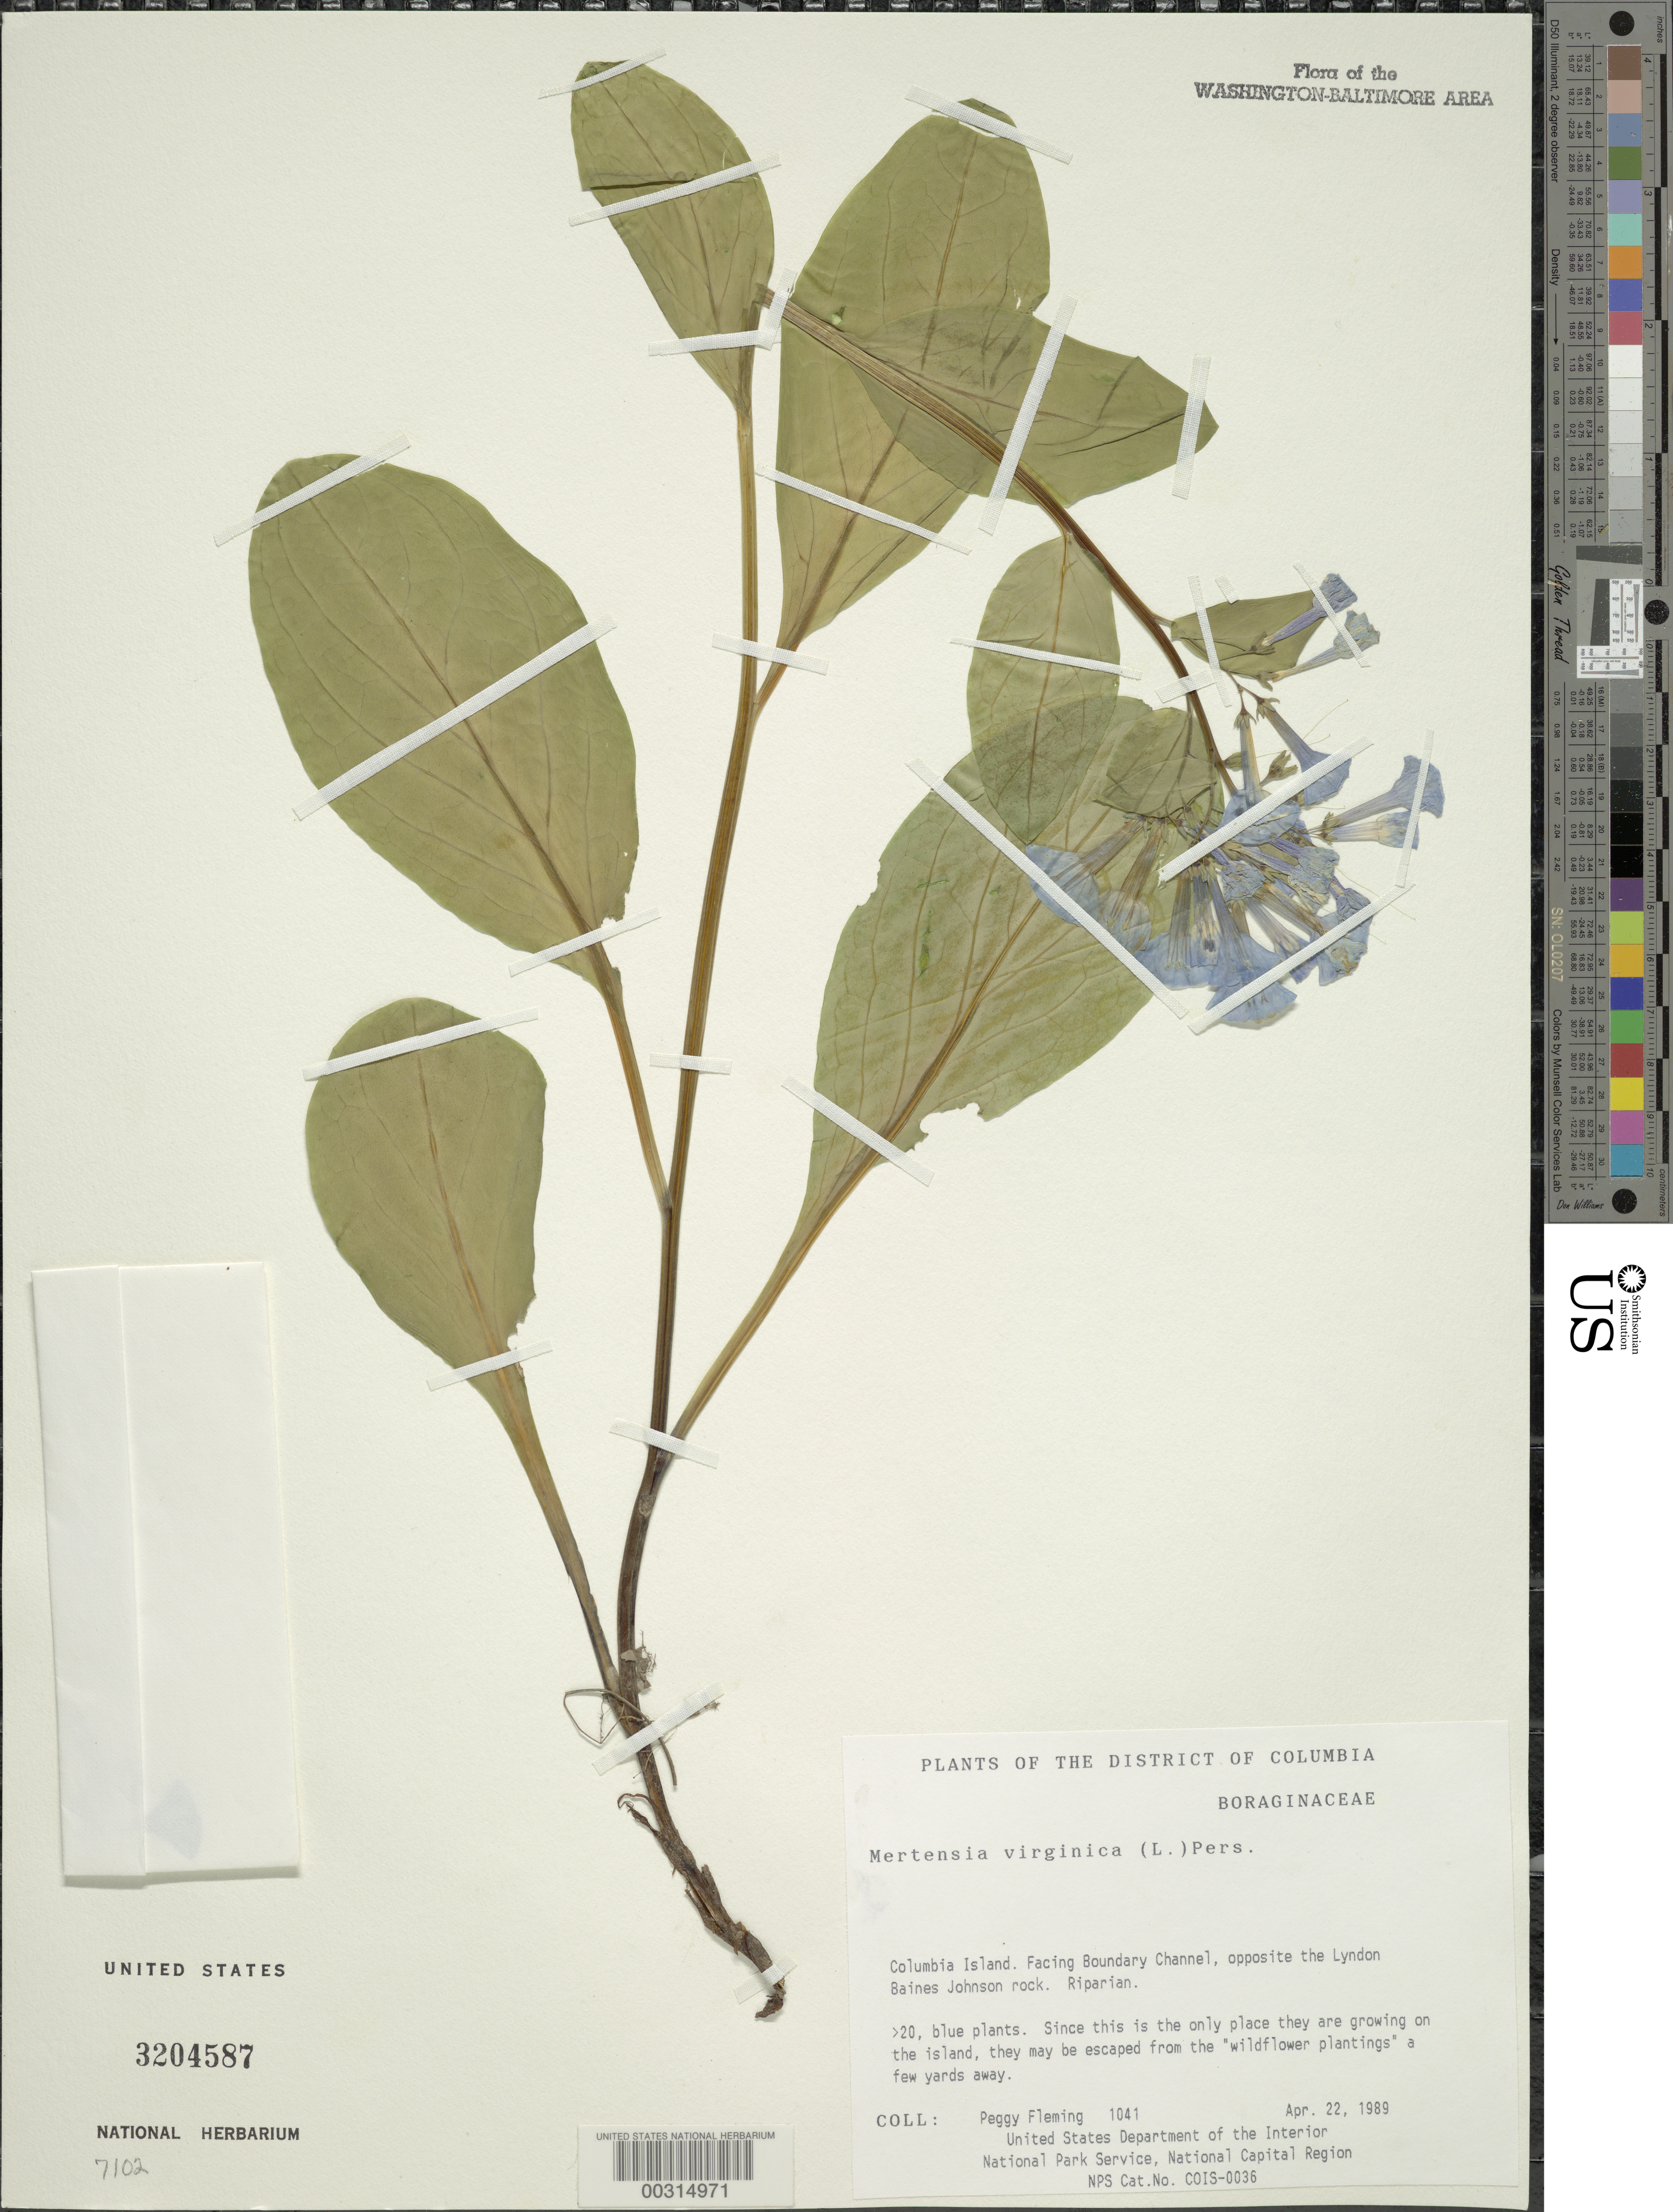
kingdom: Plantae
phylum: Tracheophyta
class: Magnoliopsida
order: Boraginales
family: Boraginaceae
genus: Mertensia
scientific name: Mertensia virginica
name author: (L.) Pers. ex Link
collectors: P. Fleming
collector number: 1041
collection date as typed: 22 Apr 1989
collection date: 1989-04-22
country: United States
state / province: District of Columbia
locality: Columbia Island, facing Boundary Channel, opposite the Lyndon Baines Johnson Rock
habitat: Escaped from wildflower plantings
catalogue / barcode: US 3204587